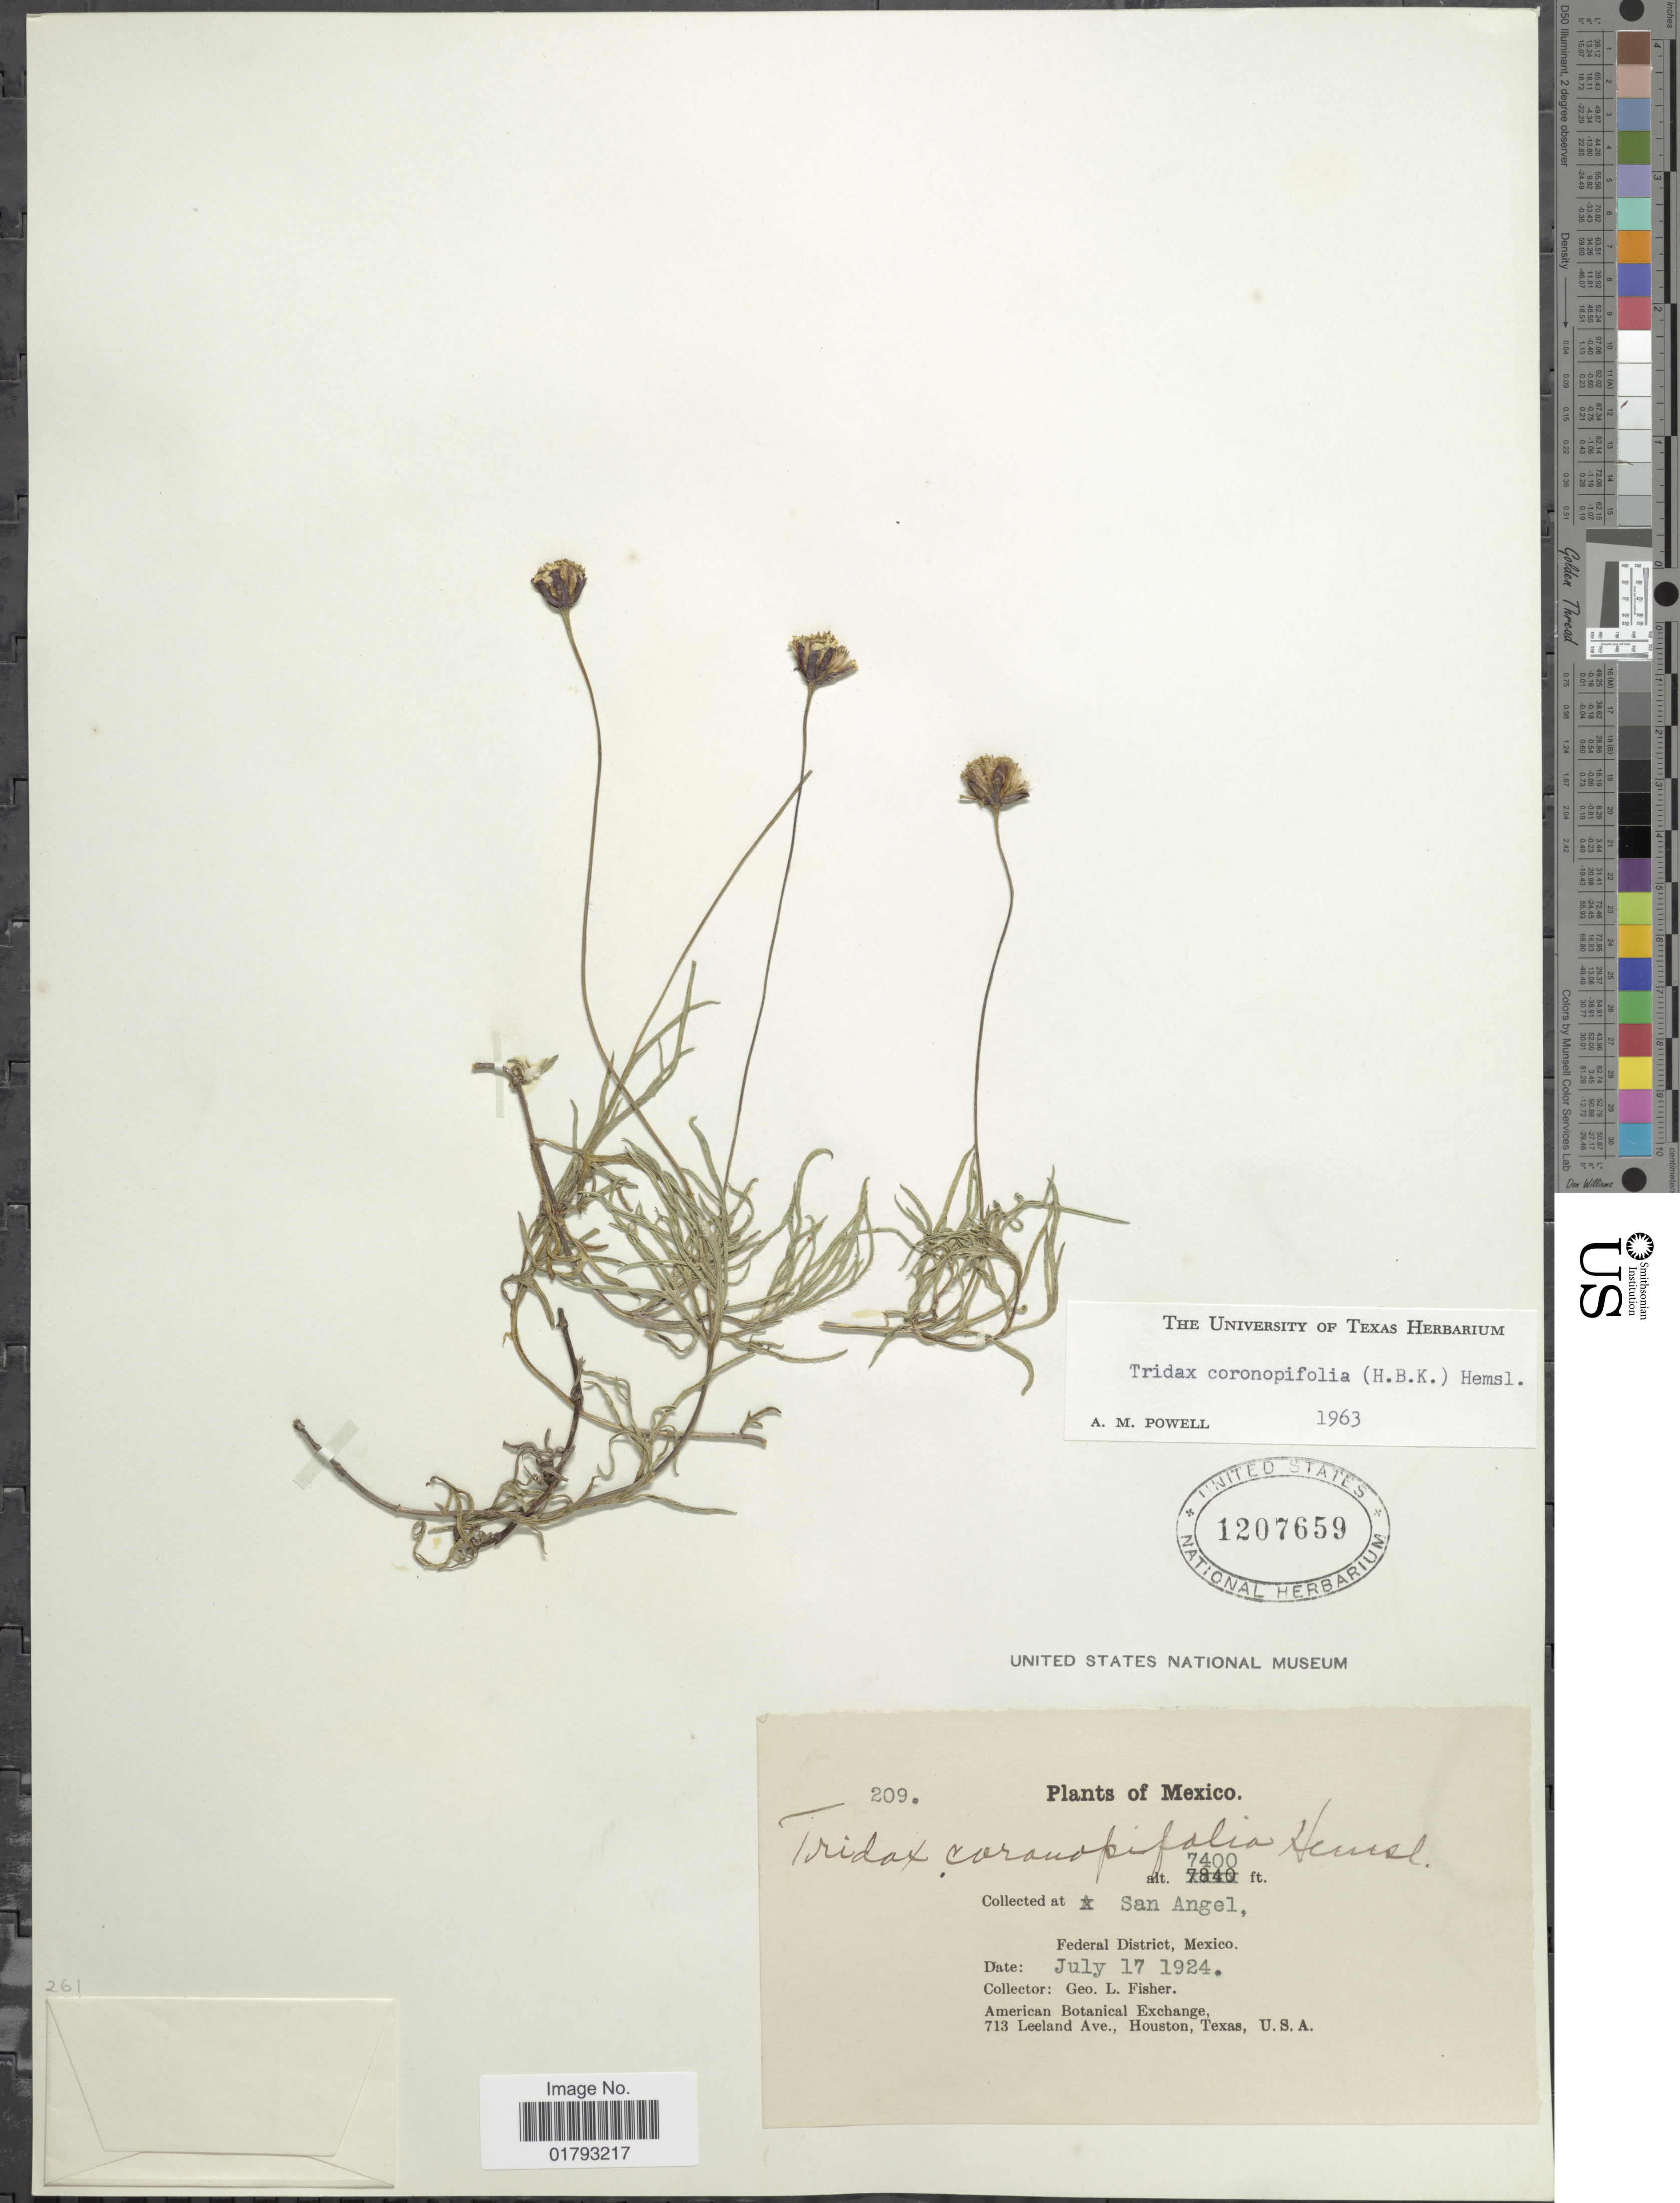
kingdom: Plantae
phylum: Tracheophyta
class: Magnoliopsida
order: Asterales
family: Asteraceae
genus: Tridax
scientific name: Tridax coronopifolia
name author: (Kunth) Hemsl.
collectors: G. L. Fisher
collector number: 209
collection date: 1924-07-17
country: Mexico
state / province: Distrito Federal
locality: San Angel, Federal District.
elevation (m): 2256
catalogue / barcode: US 1207659